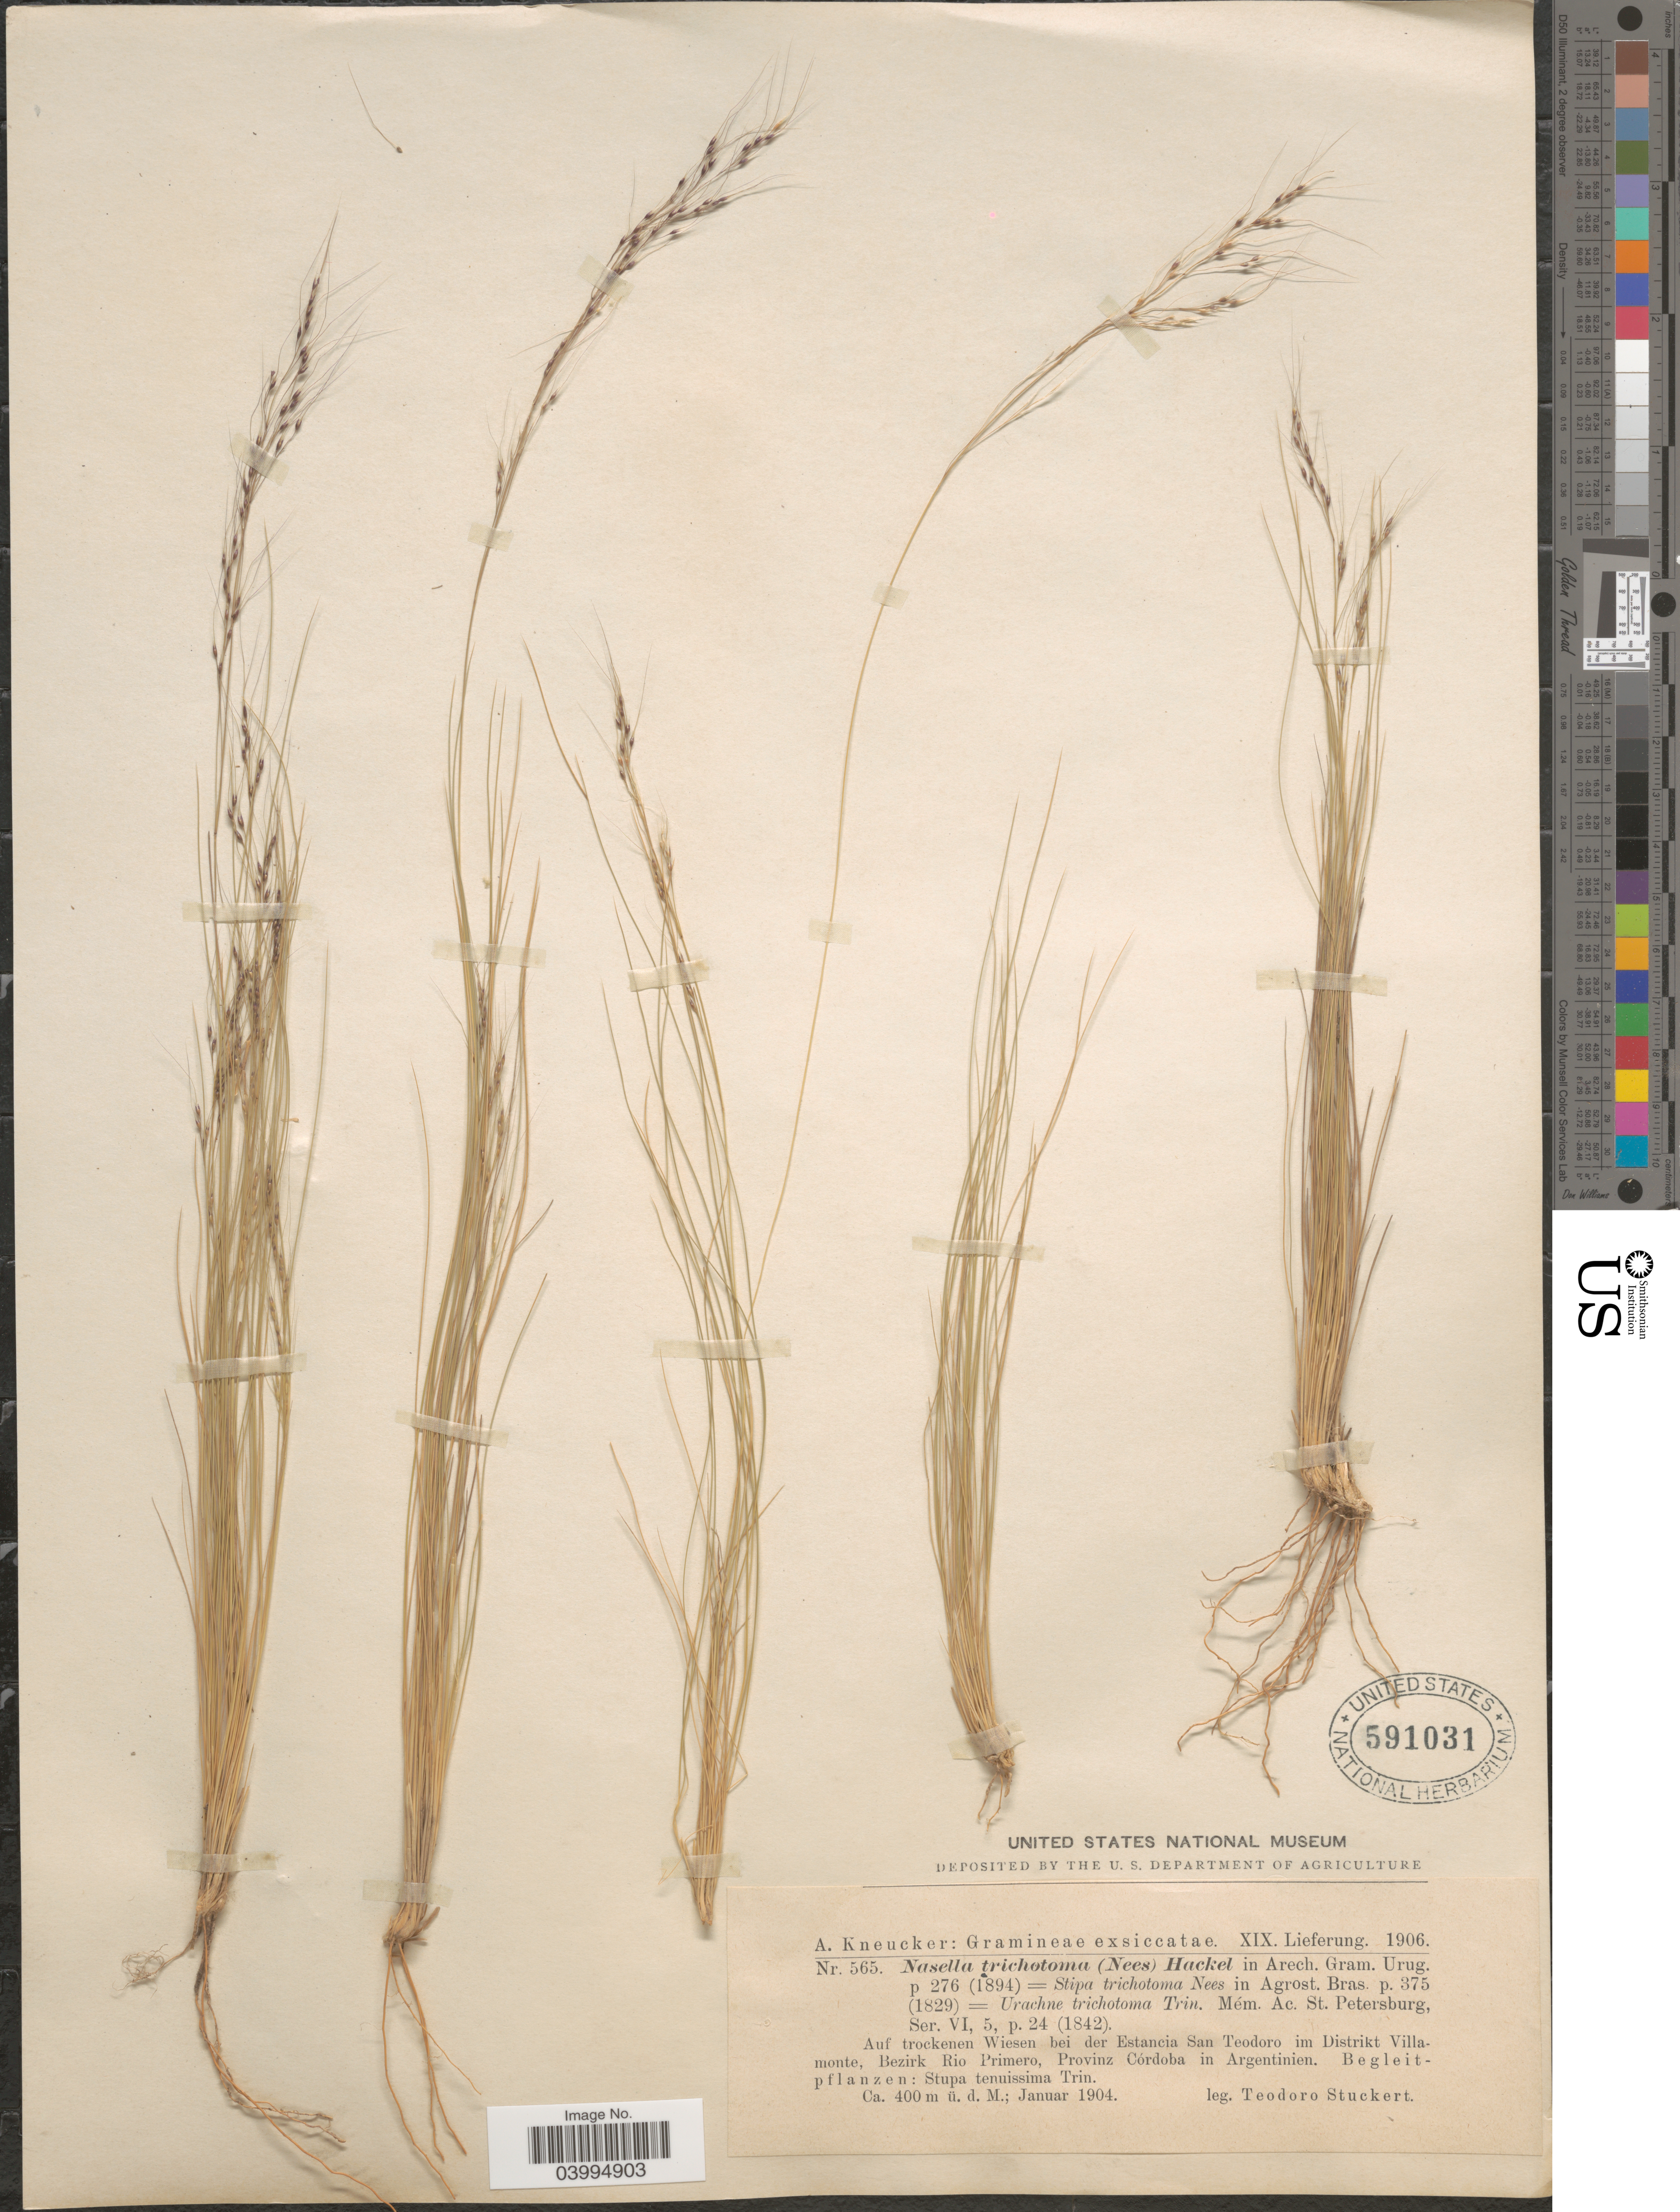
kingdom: Plantae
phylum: Tracheophyta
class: Liliopsida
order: Poales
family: Poaceae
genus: Nassella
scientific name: Nassella trichotoma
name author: (Ness) Hack. ex Arechav.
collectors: T. Stuckert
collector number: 565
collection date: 1904-01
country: Argentina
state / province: Cordoba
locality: Auf trockenen Wiesen bei der Estancia San Teodoro im Distrikt Villamonte, Bezirk Rio Primero.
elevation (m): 400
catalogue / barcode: US 591031